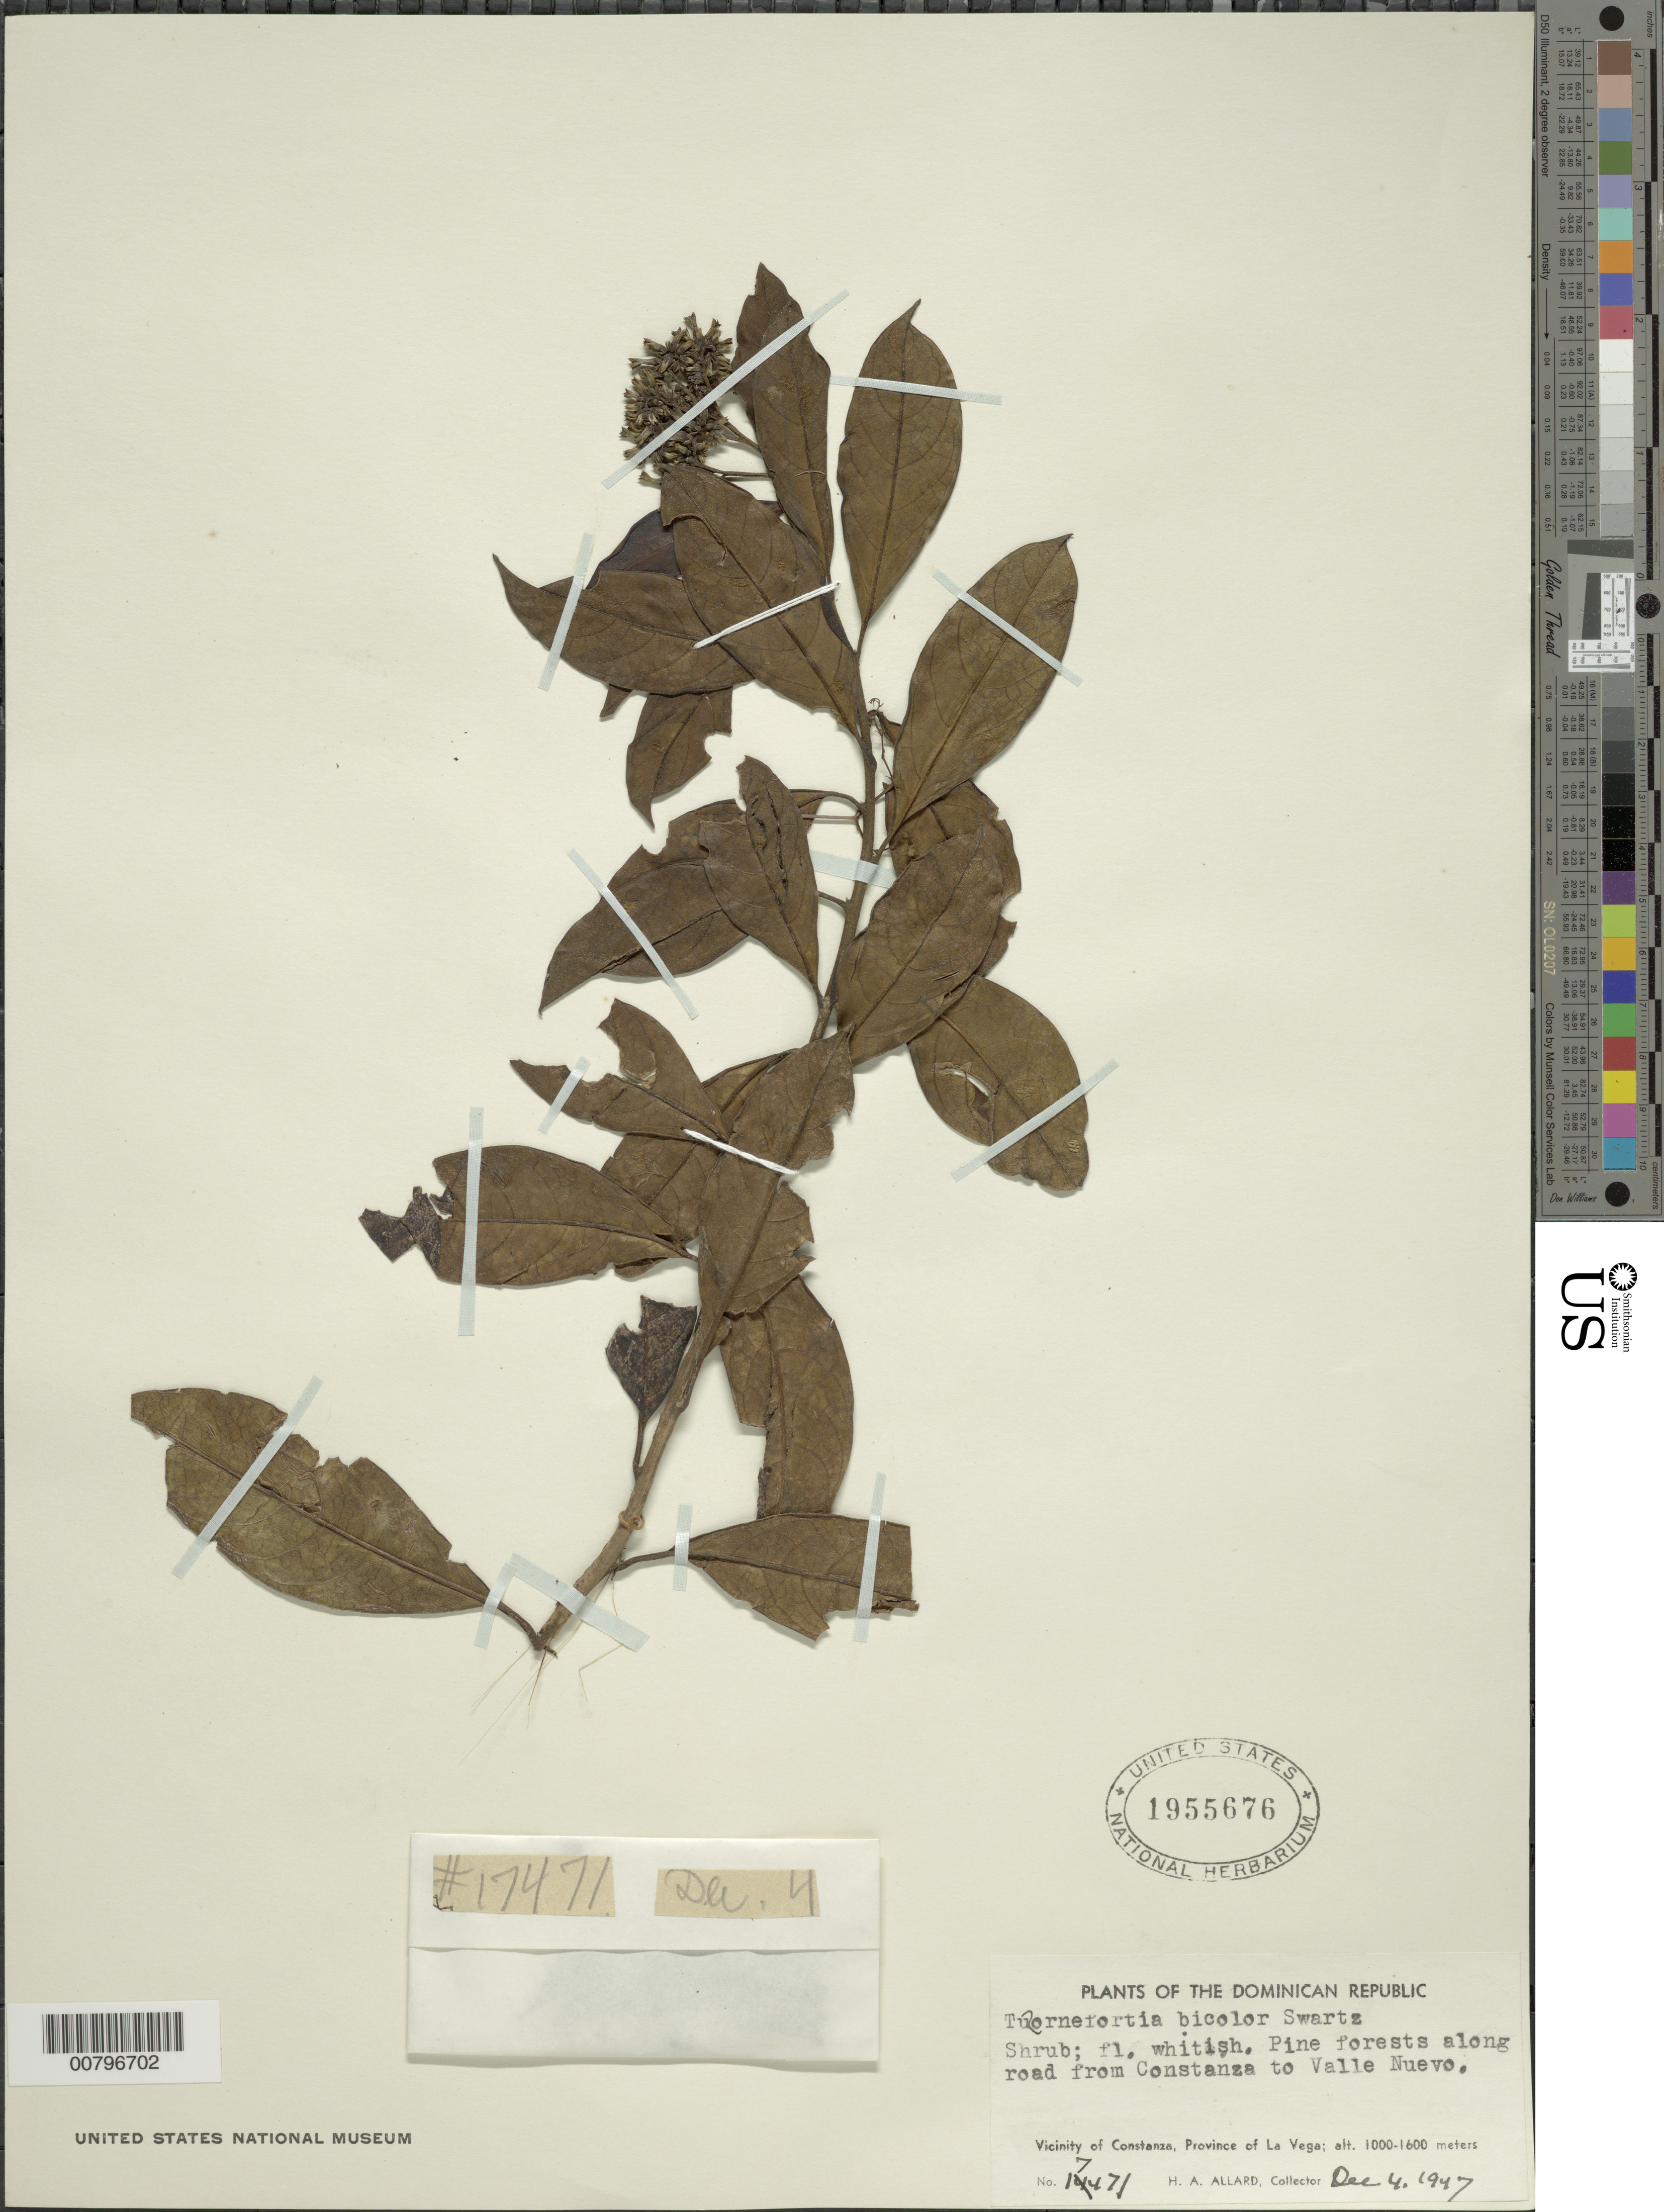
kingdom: Plantae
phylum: Tracheophyta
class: Magnoliopsida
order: Boraginales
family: Heliotropiaceae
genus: Tournefortia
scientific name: Tournefortia bycolor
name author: Sw.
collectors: H. A. Allard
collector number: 17471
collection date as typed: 04 Dec 1947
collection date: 1947-12-04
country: Dominican Republic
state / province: La Vega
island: Hispaniola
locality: Vicinity of Constanza, along road from Constanza to Valle Nuevo.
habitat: Pine forests.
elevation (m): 1000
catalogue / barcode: US 1955676